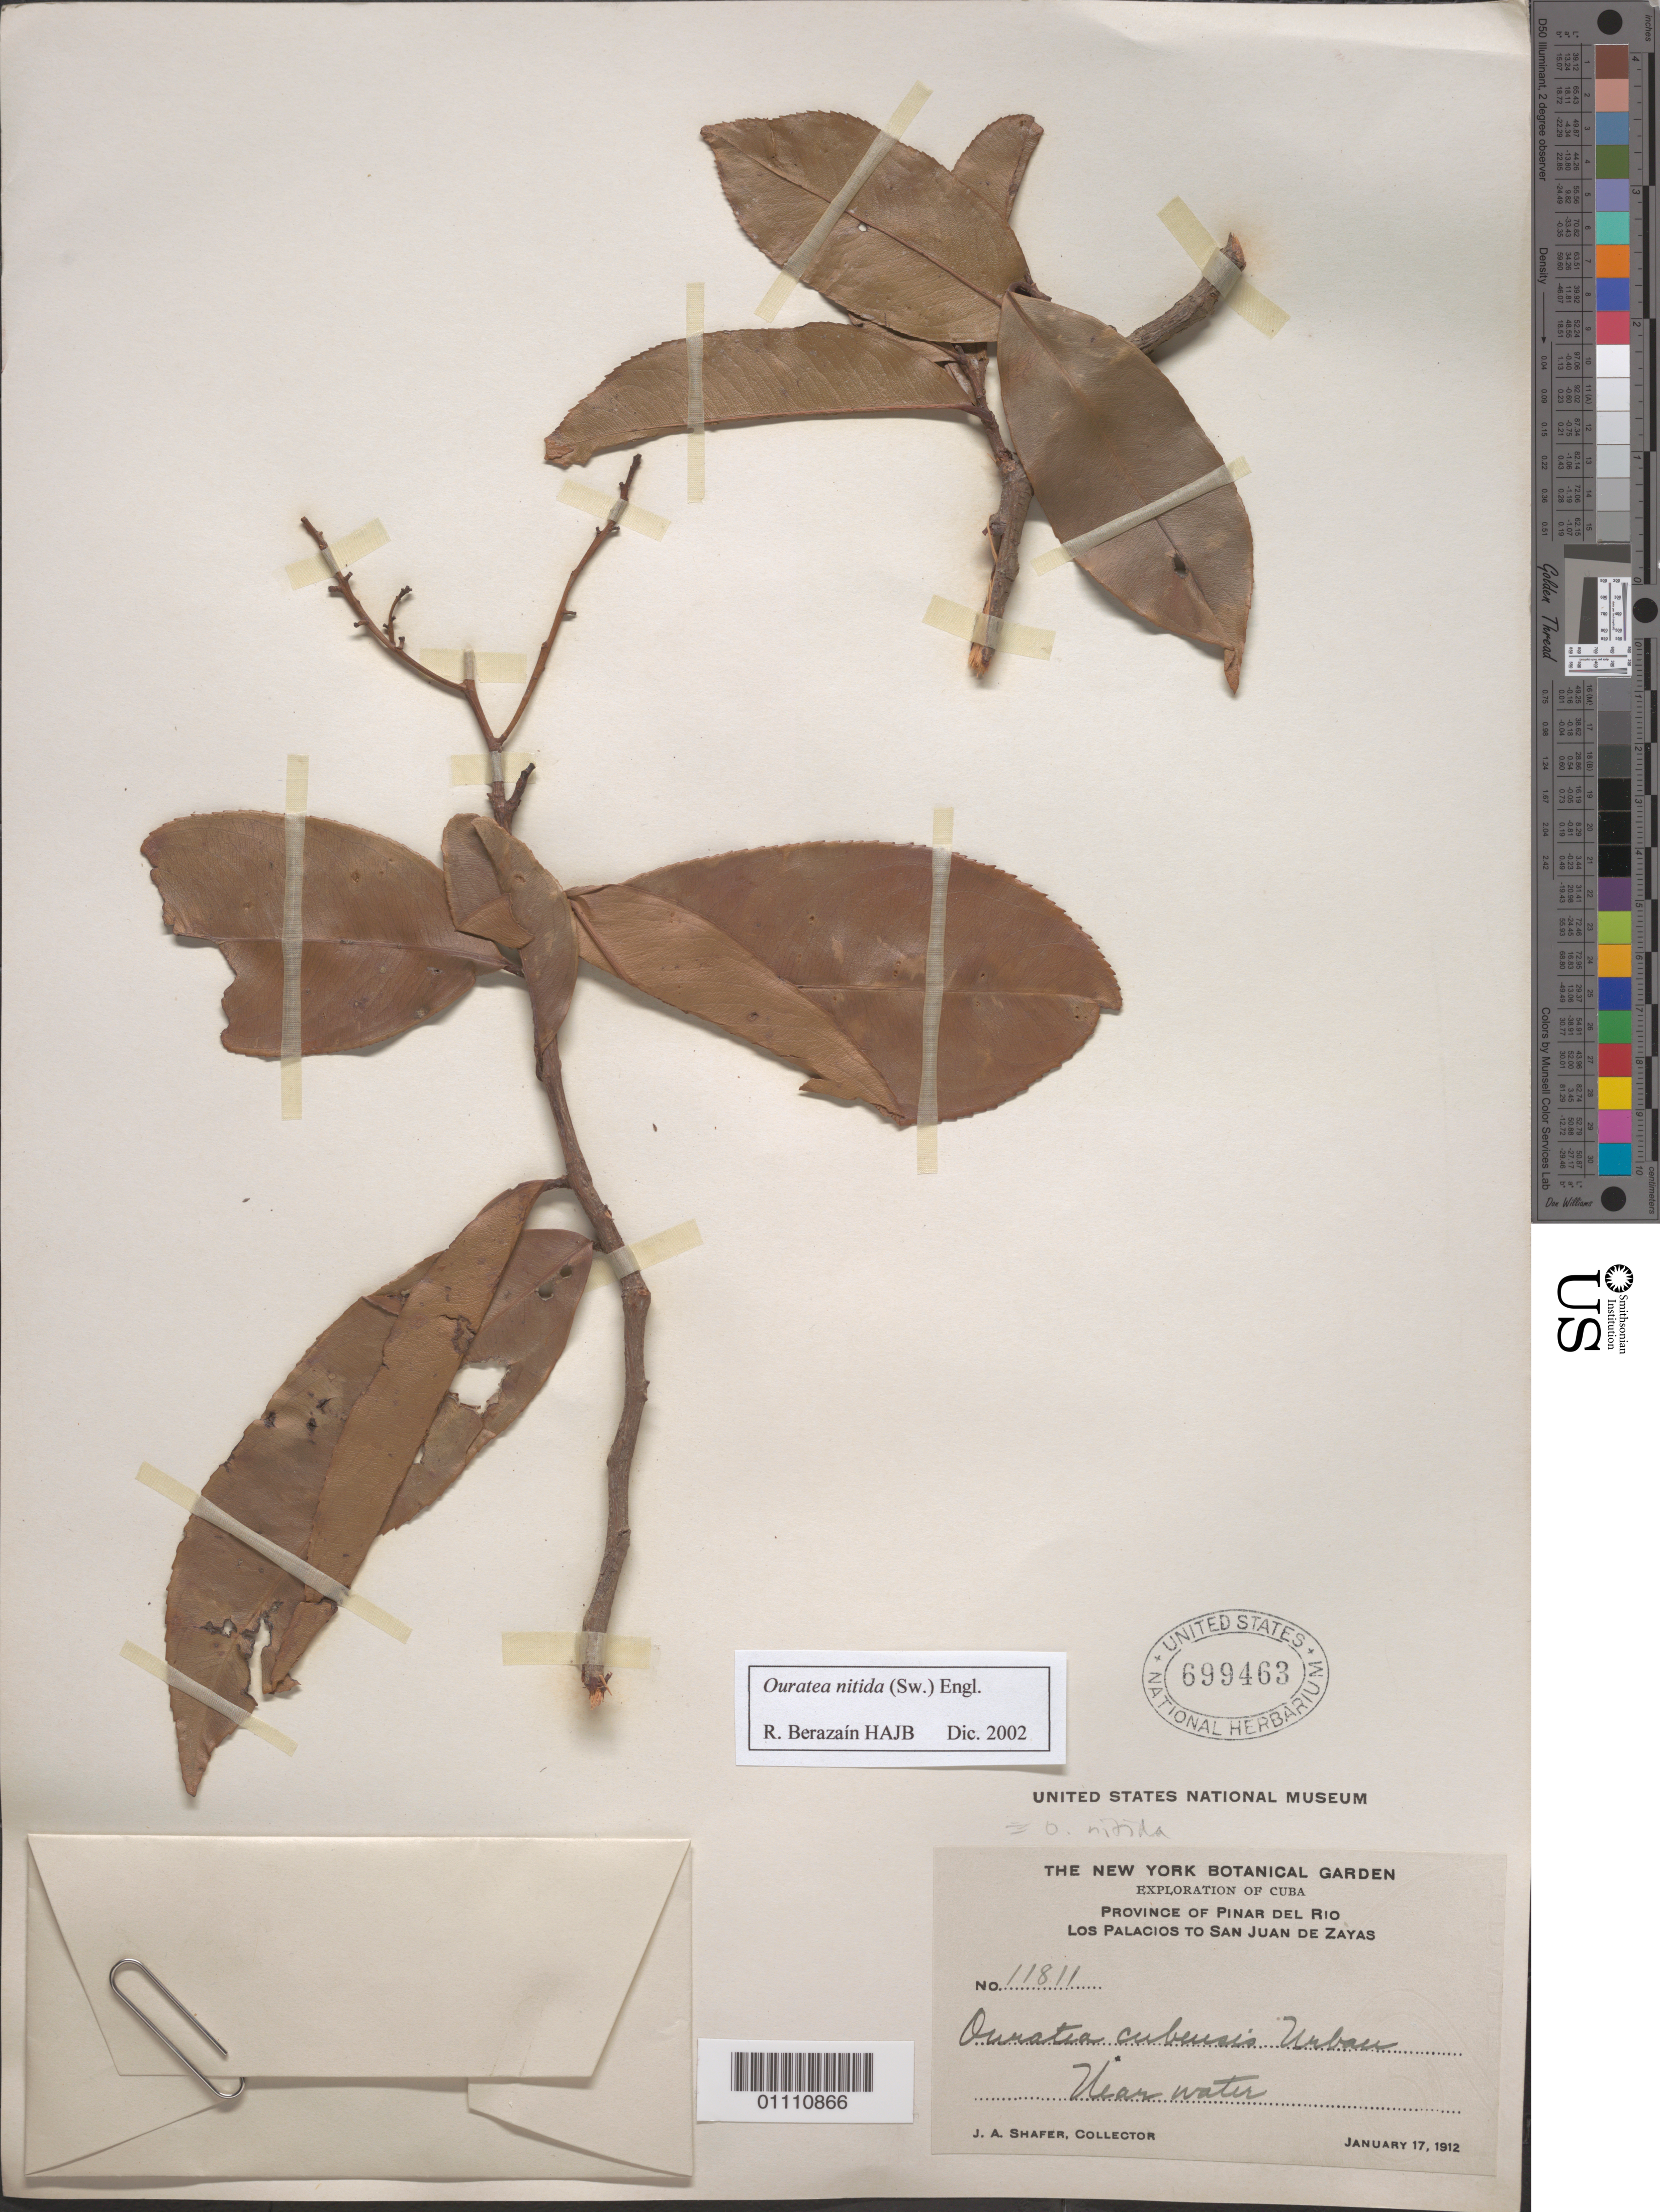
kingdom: Plantae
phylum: Tracheophyta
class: Magnoliopsida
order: Malpighiales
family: Ochnaceae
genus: Ouratea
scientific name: Ouratea nitida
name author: (Sw.) Engl.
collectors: J. A. Shafer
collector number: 11811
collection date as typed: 17 Jan 1912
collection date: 1912-01-17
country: Cuba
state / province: Pinar del Rio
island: Cuba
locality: Pinar del Rio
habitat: near water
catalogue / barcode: US 699463